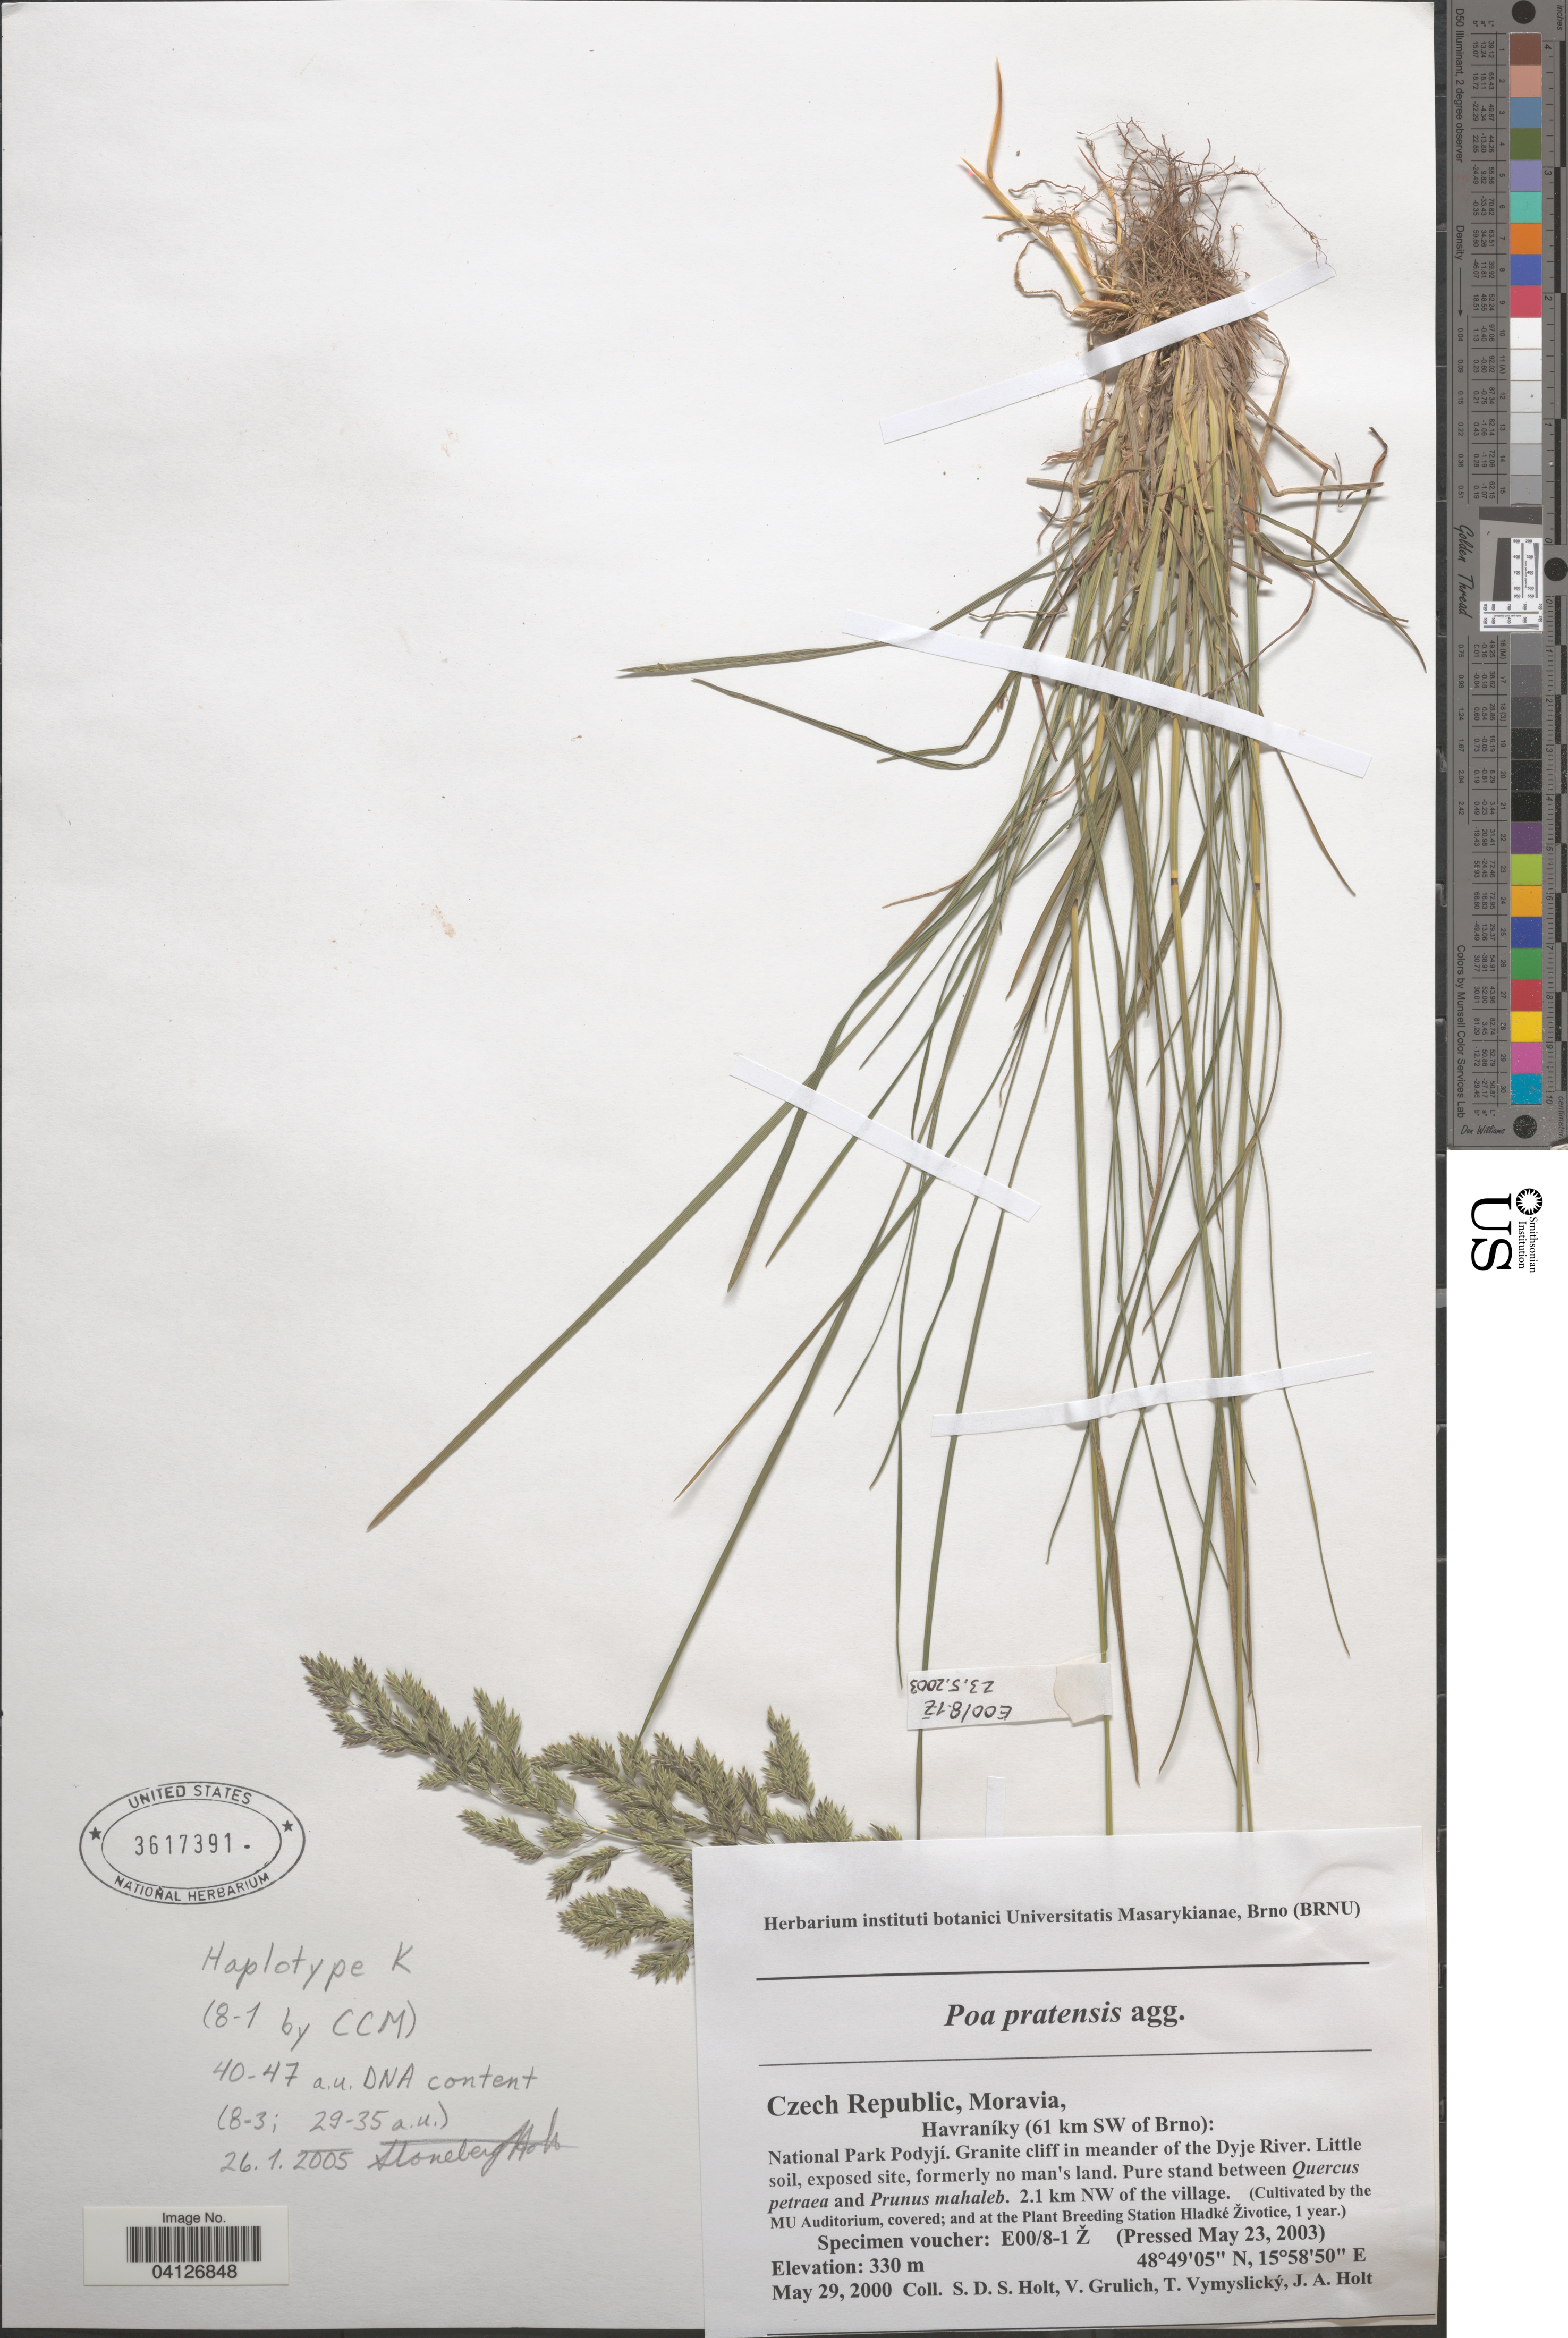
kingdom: Plantae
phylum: Tracheophyta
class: Liliopsida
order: Poales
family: Poaceae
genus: Poa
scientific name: Poa pratensis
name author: L.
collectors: Ex herb. instituti botanici Universitatis Masarykianae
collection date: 2003-05-23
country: Czechia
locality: By the MU Auditorium, covered; and at the Plant Breeding Station Hladké Životice, 1 year.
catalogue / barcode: US 3617391